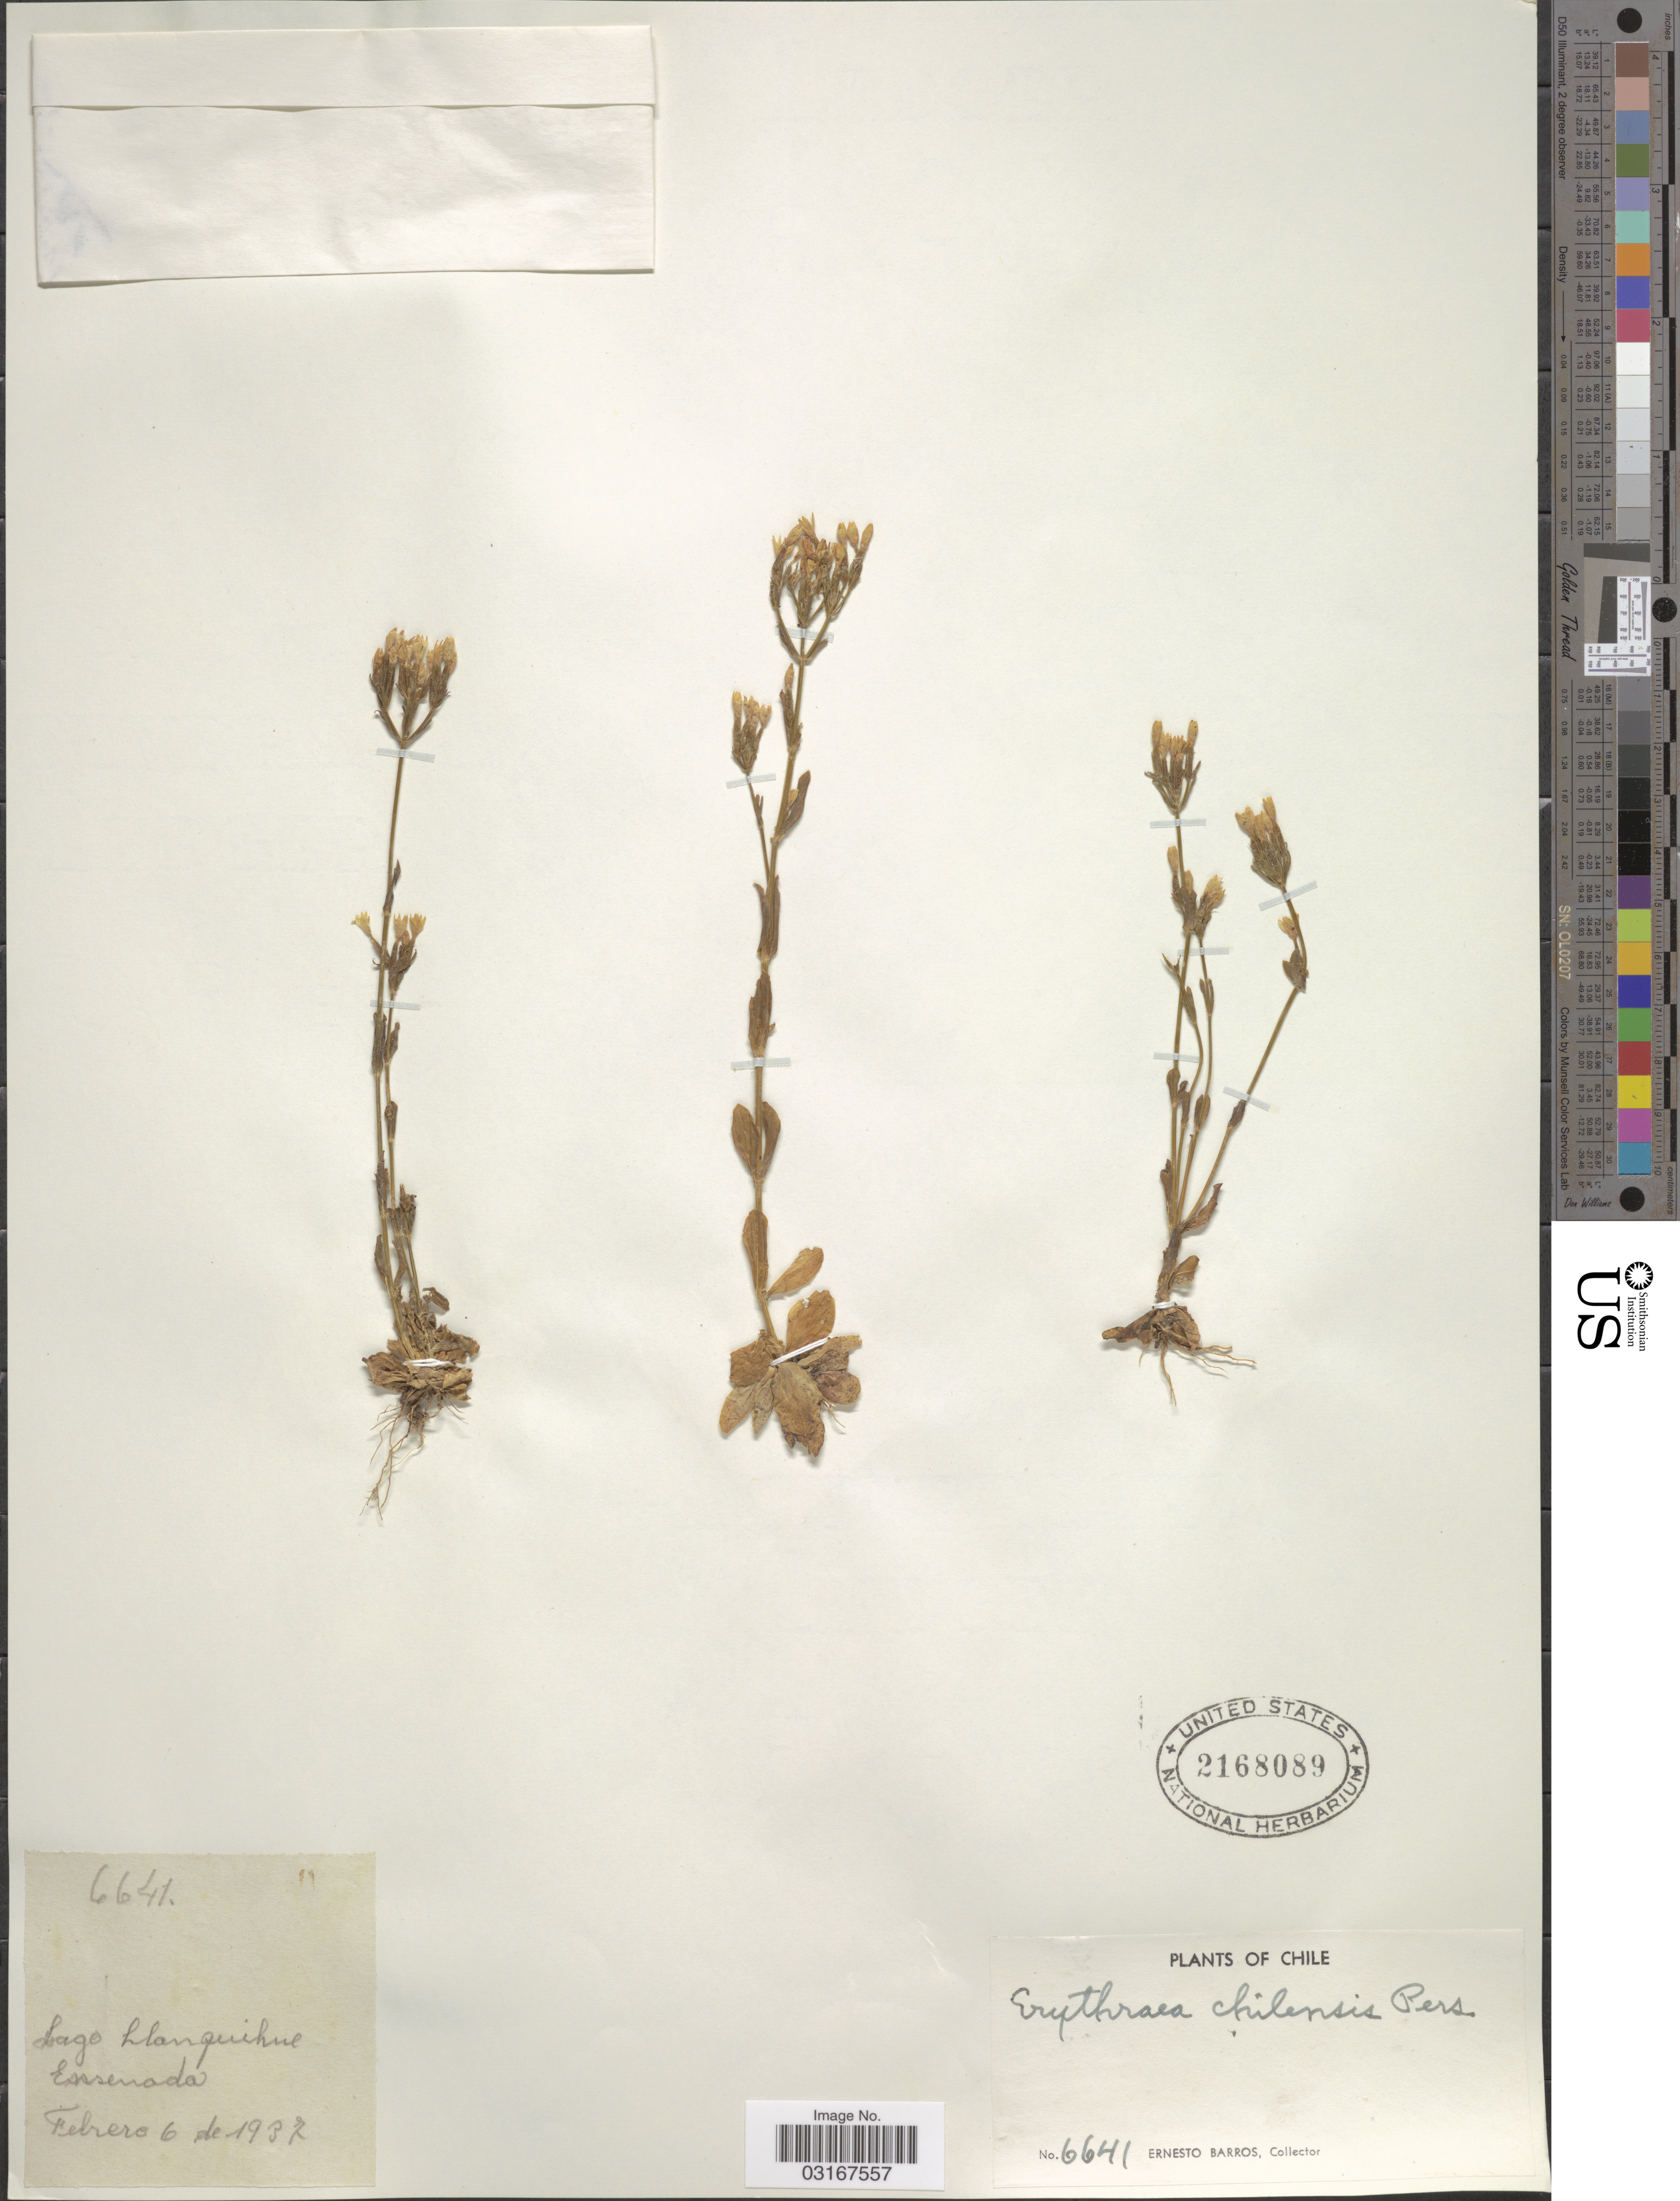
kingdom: Plantae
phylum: Tracheophyta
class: Magnoliopsida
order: Gentianales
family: Gentianaceae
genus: Centaurium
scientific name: Centaurium chilensis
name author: (Pers.) Druce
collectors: E. Barros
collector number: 6641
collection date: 1937-02-06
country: Chile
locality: Lago Llanquihue. Ensenada.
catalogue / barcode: US 2168089